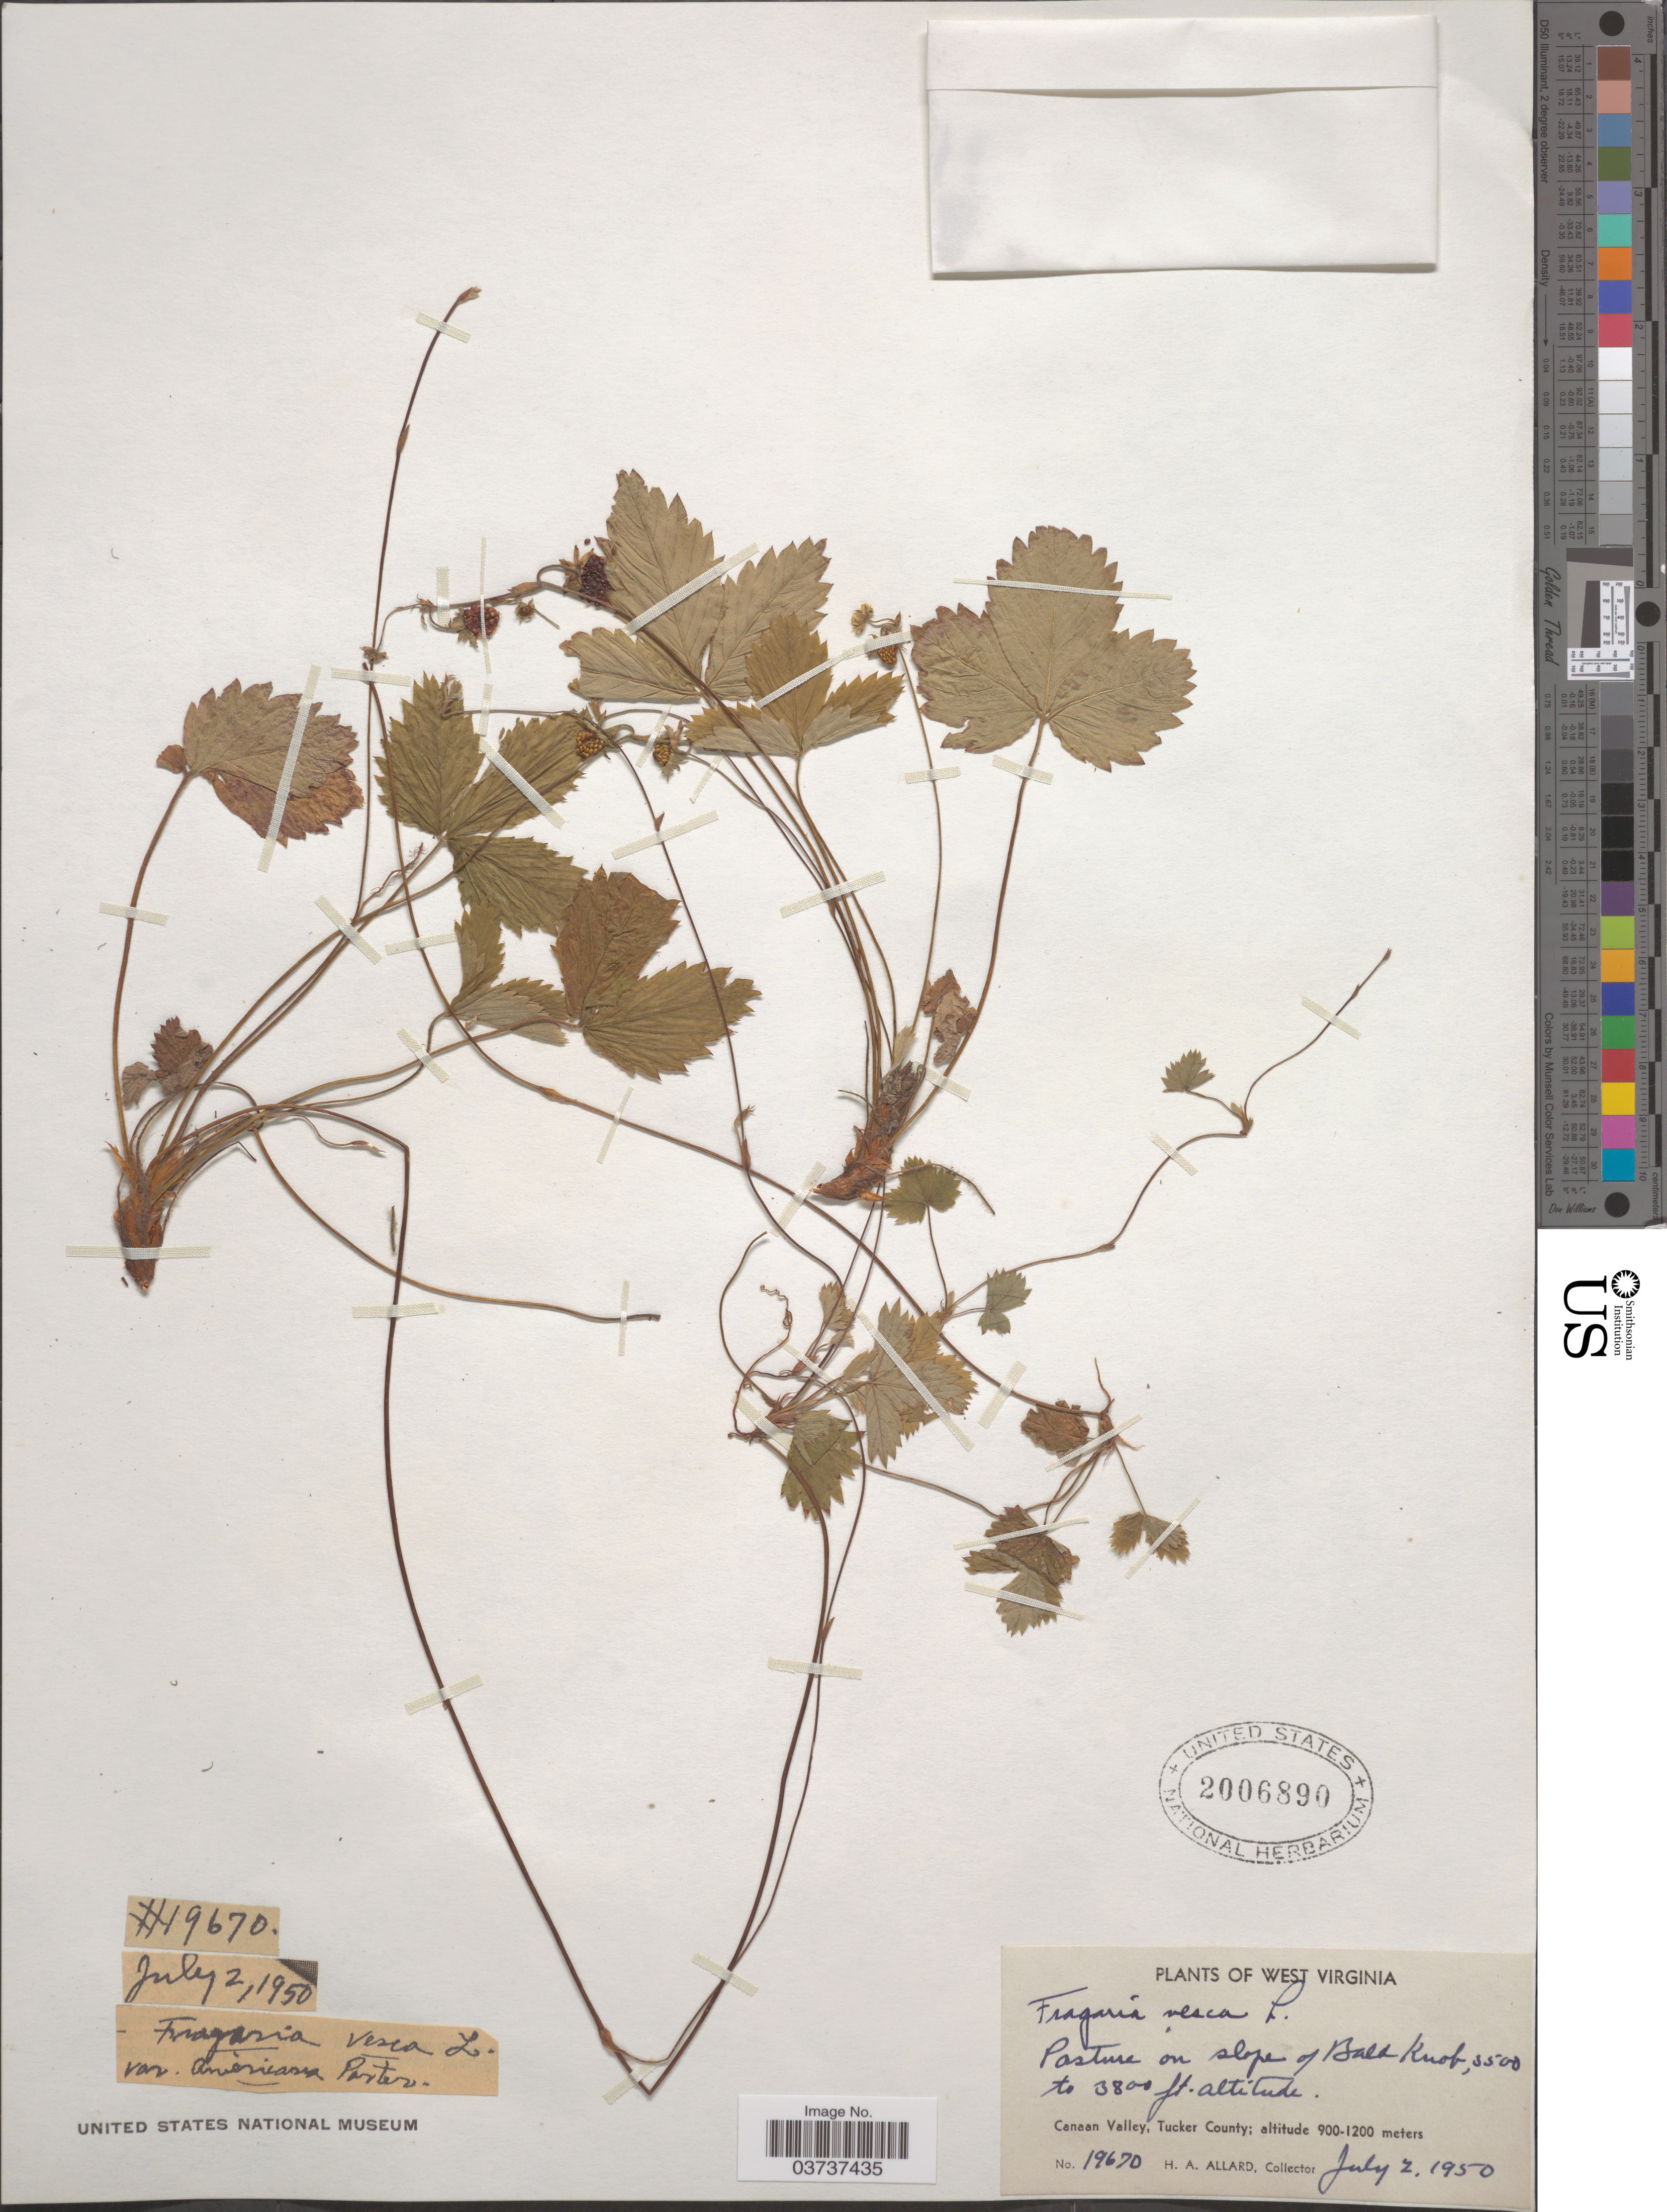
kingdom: Plantae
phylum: Tracheophyta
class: Magnoliopsida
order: Rosales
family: Rosaceae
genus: Fragaria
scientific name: Fragaria vesca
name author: L.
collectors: H. A. Allard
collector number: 19670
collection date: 1950-07-02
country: United States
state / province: West Virginia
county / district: Tucker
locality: Pasture on slope of Bald Knob. Canaan Valley, Tucker County.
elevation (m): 900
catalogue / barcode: US 2006890